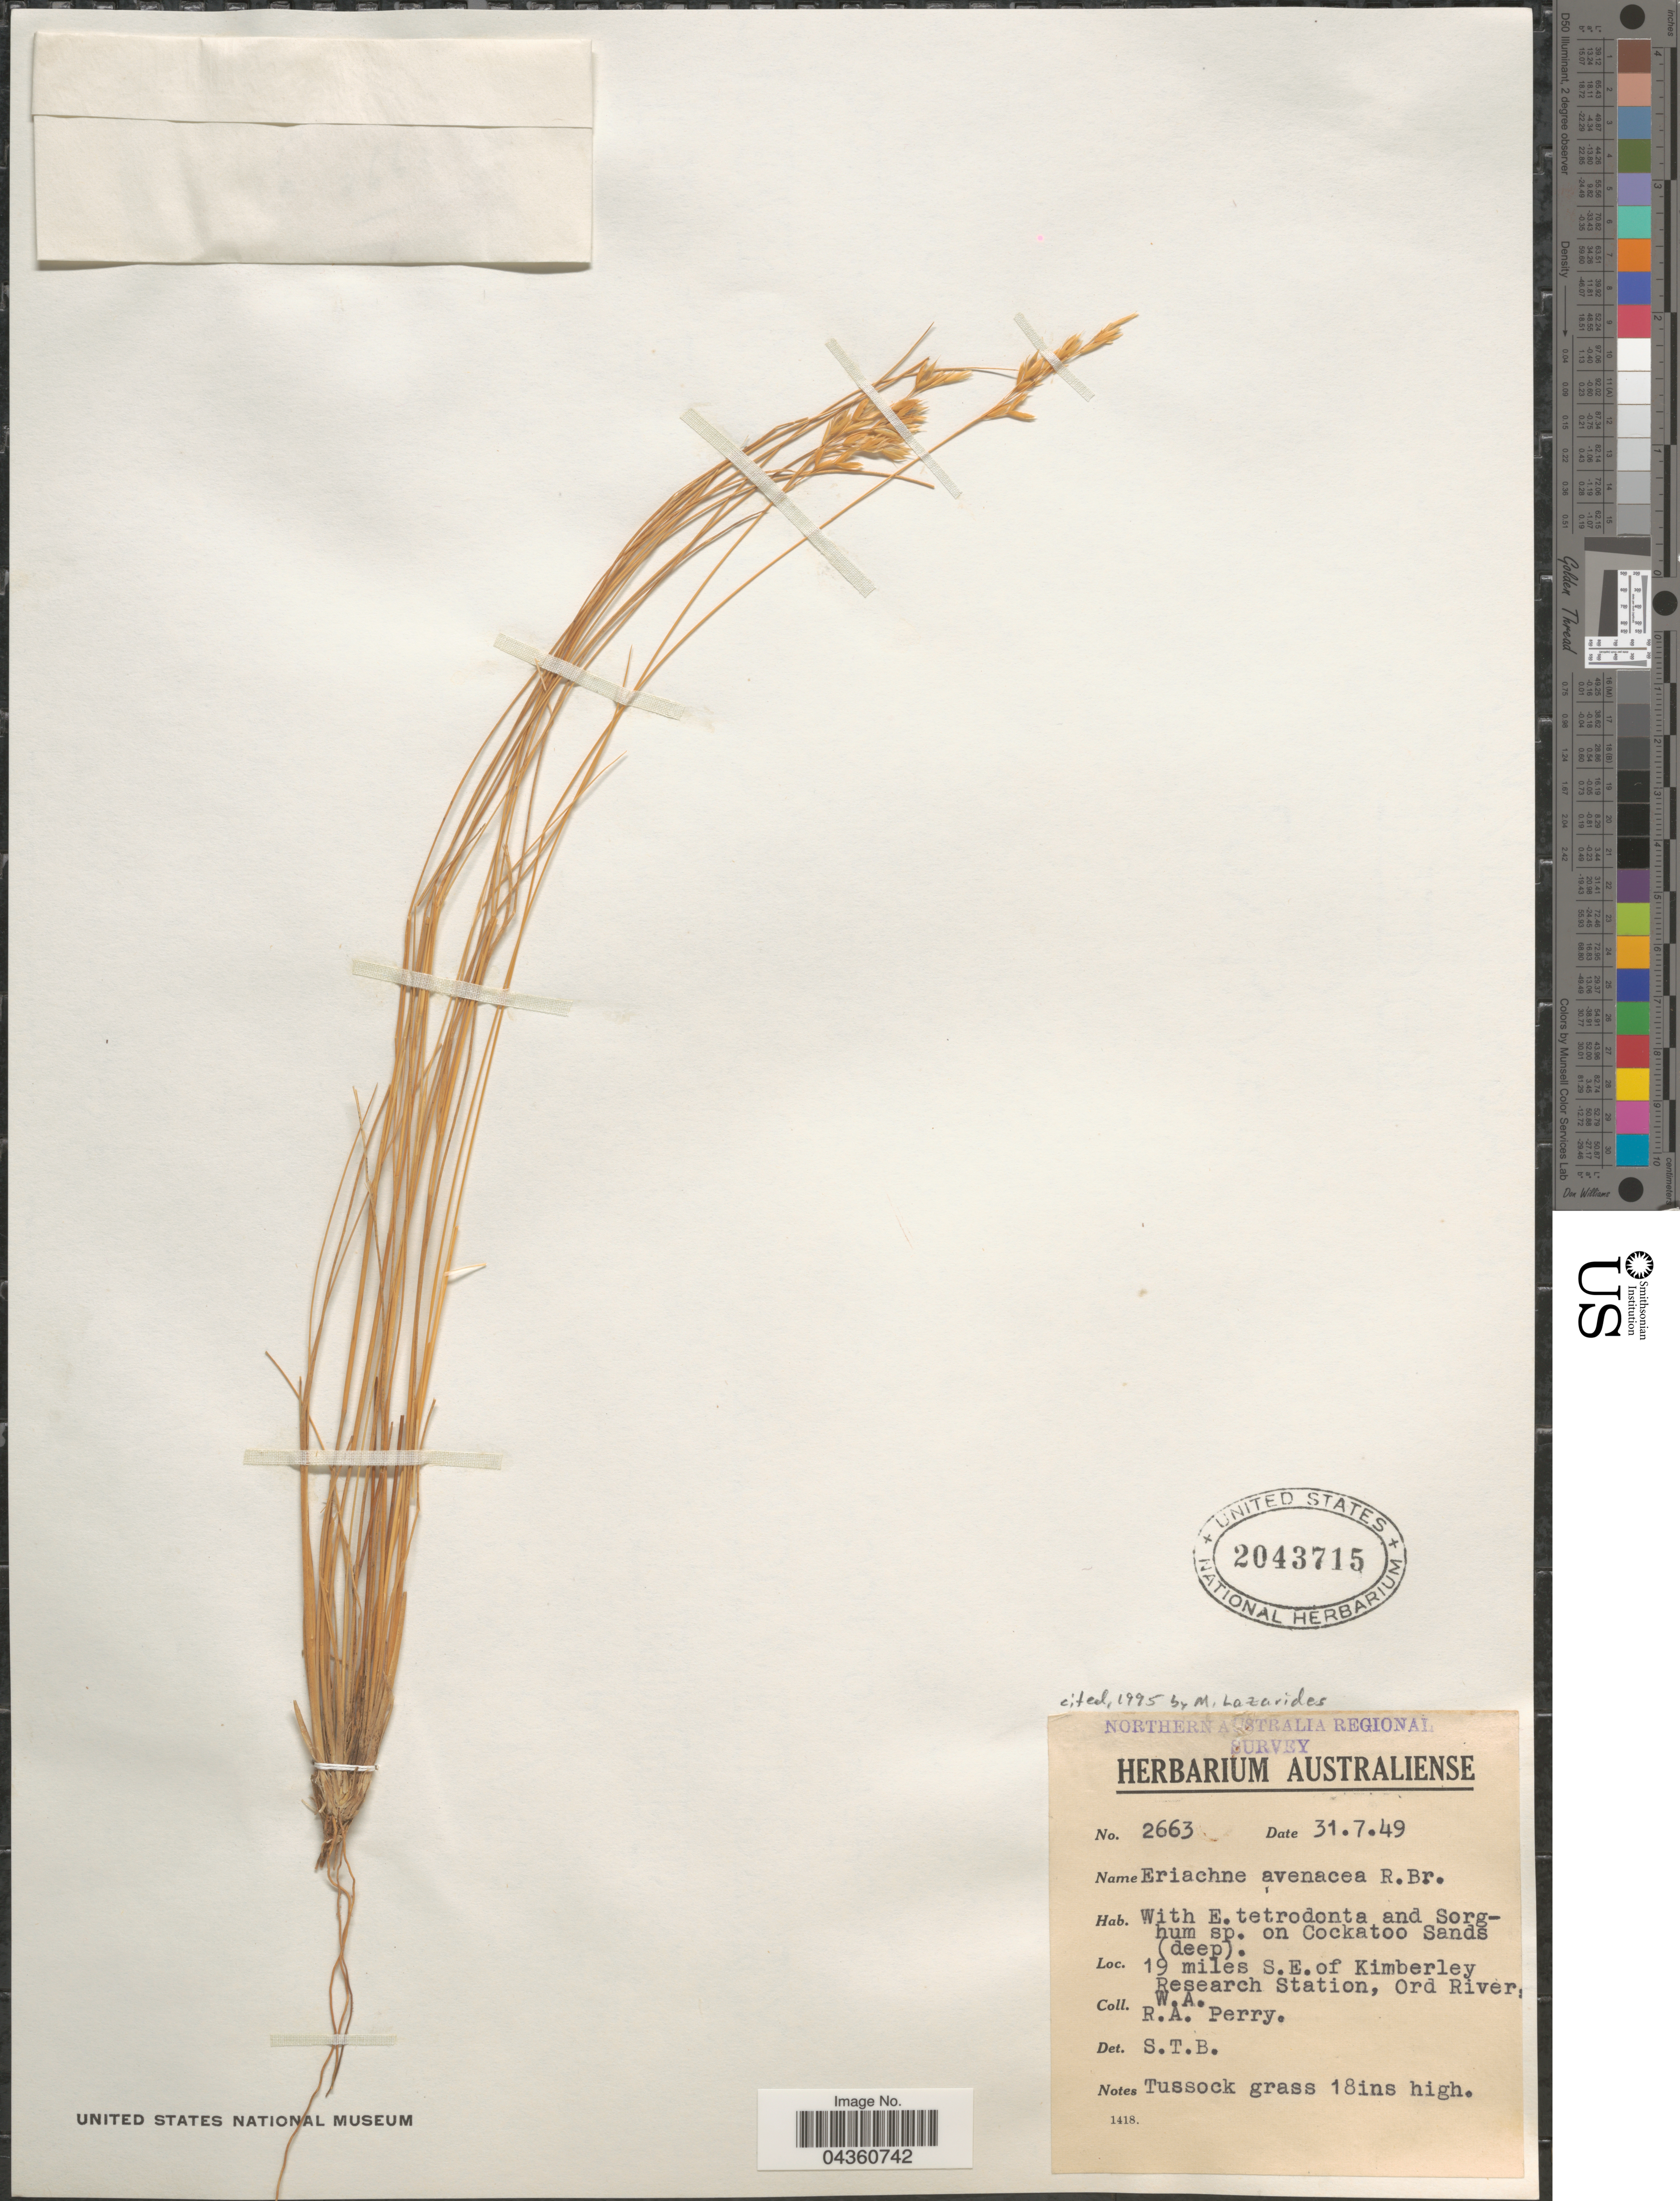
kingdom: Plantae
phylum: Tracheophyta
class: Liliopsida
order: Poales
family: Poaceae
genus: Eriachne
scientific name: Eriachne avenacea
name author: R. Br.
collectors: Perry, R. A.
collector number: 2663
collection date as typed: Transcribed d/m/y: 31/7/49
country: Australia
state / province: Western Australia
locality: Northern Australia Regional Survey. 19 miles S.E. of Kimberley Research Station, Ord River.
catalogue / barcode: US 2043715